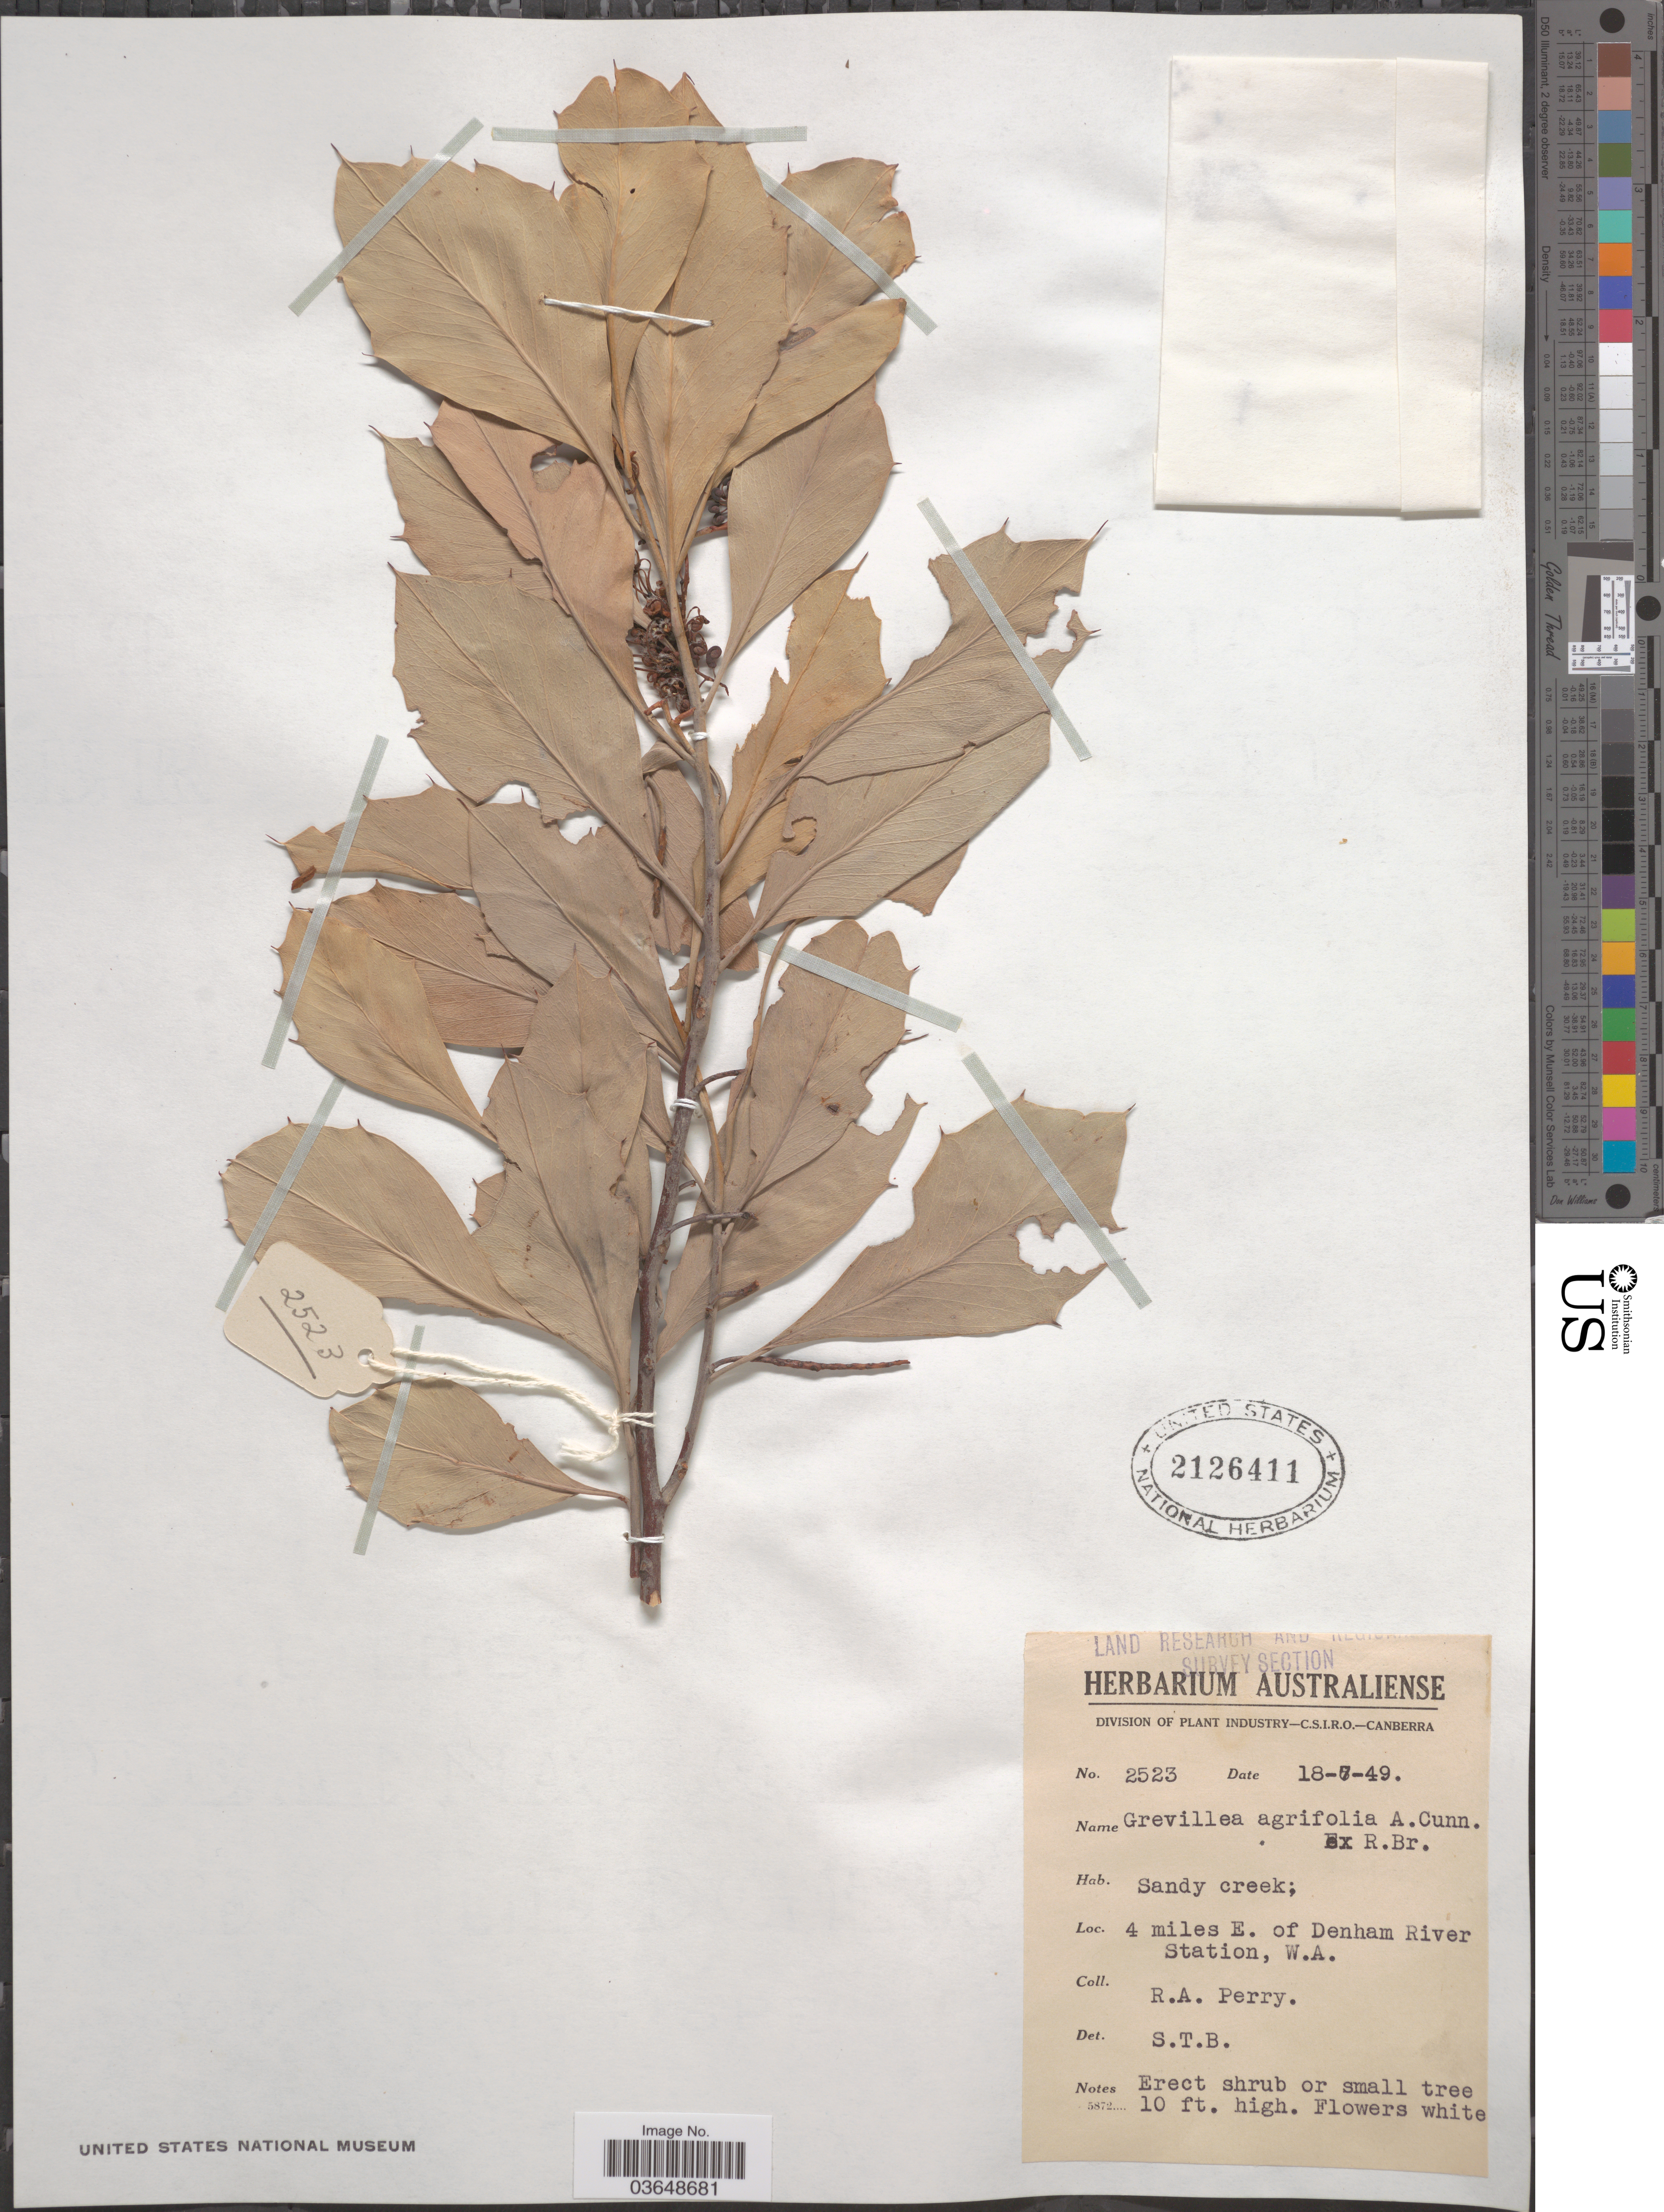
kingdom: Plantae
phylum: Tracheophyta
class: Magnoliopsida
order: Proteales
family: Proteaceae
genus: Grevillea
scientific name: Grevillea agrifolia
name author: A. Cunn. ex R. Br.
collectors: Perry, R. A.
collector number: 2523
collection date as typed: Transcribed d/m/y: 18/7/49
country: Australia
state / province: Western Australia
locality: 4 miles E. of Denham River Station.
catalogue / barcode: US 2126411